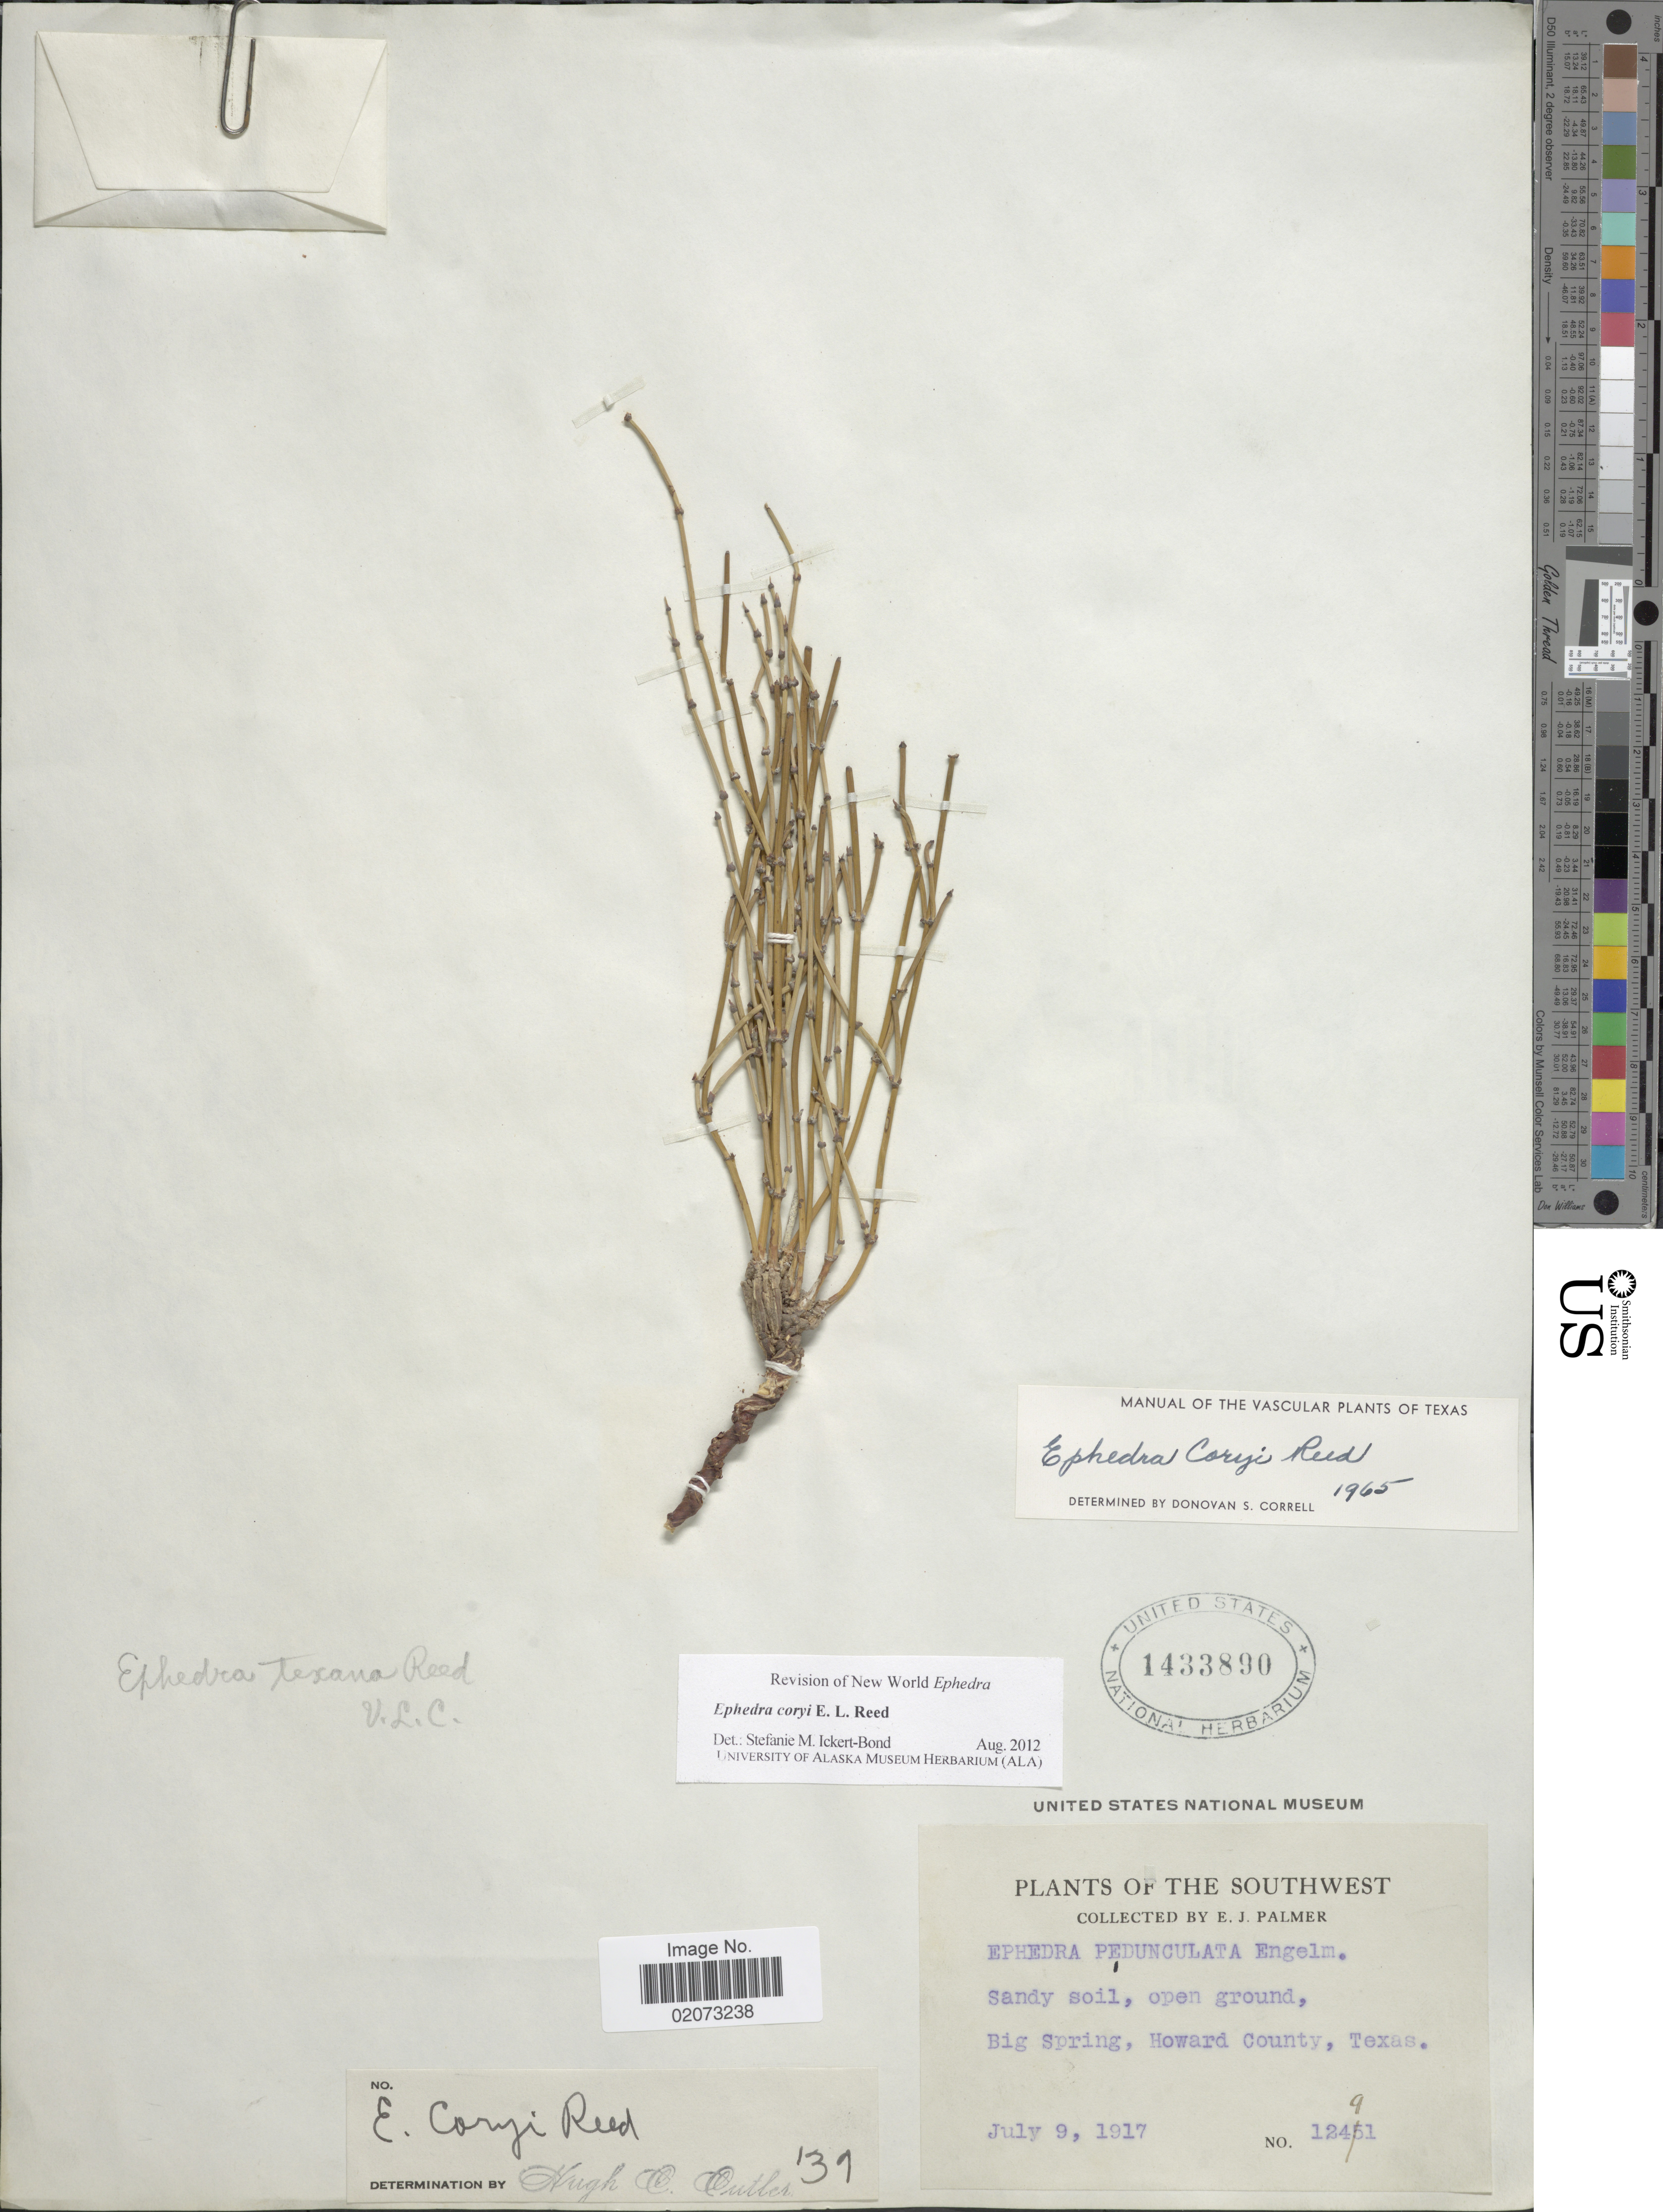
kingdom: Plantae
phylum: Tracheophyta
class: Gnetopsida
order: Ephedrales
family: Ephedraceae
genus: Ephedra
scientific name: Ephedra coryi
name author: E.L. Reed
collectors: E. J. Palmer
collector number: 12491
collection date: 1917-07-09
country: United States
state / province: Texas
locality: Southwest. Big Spring, Howard County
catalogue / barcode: US 1433890